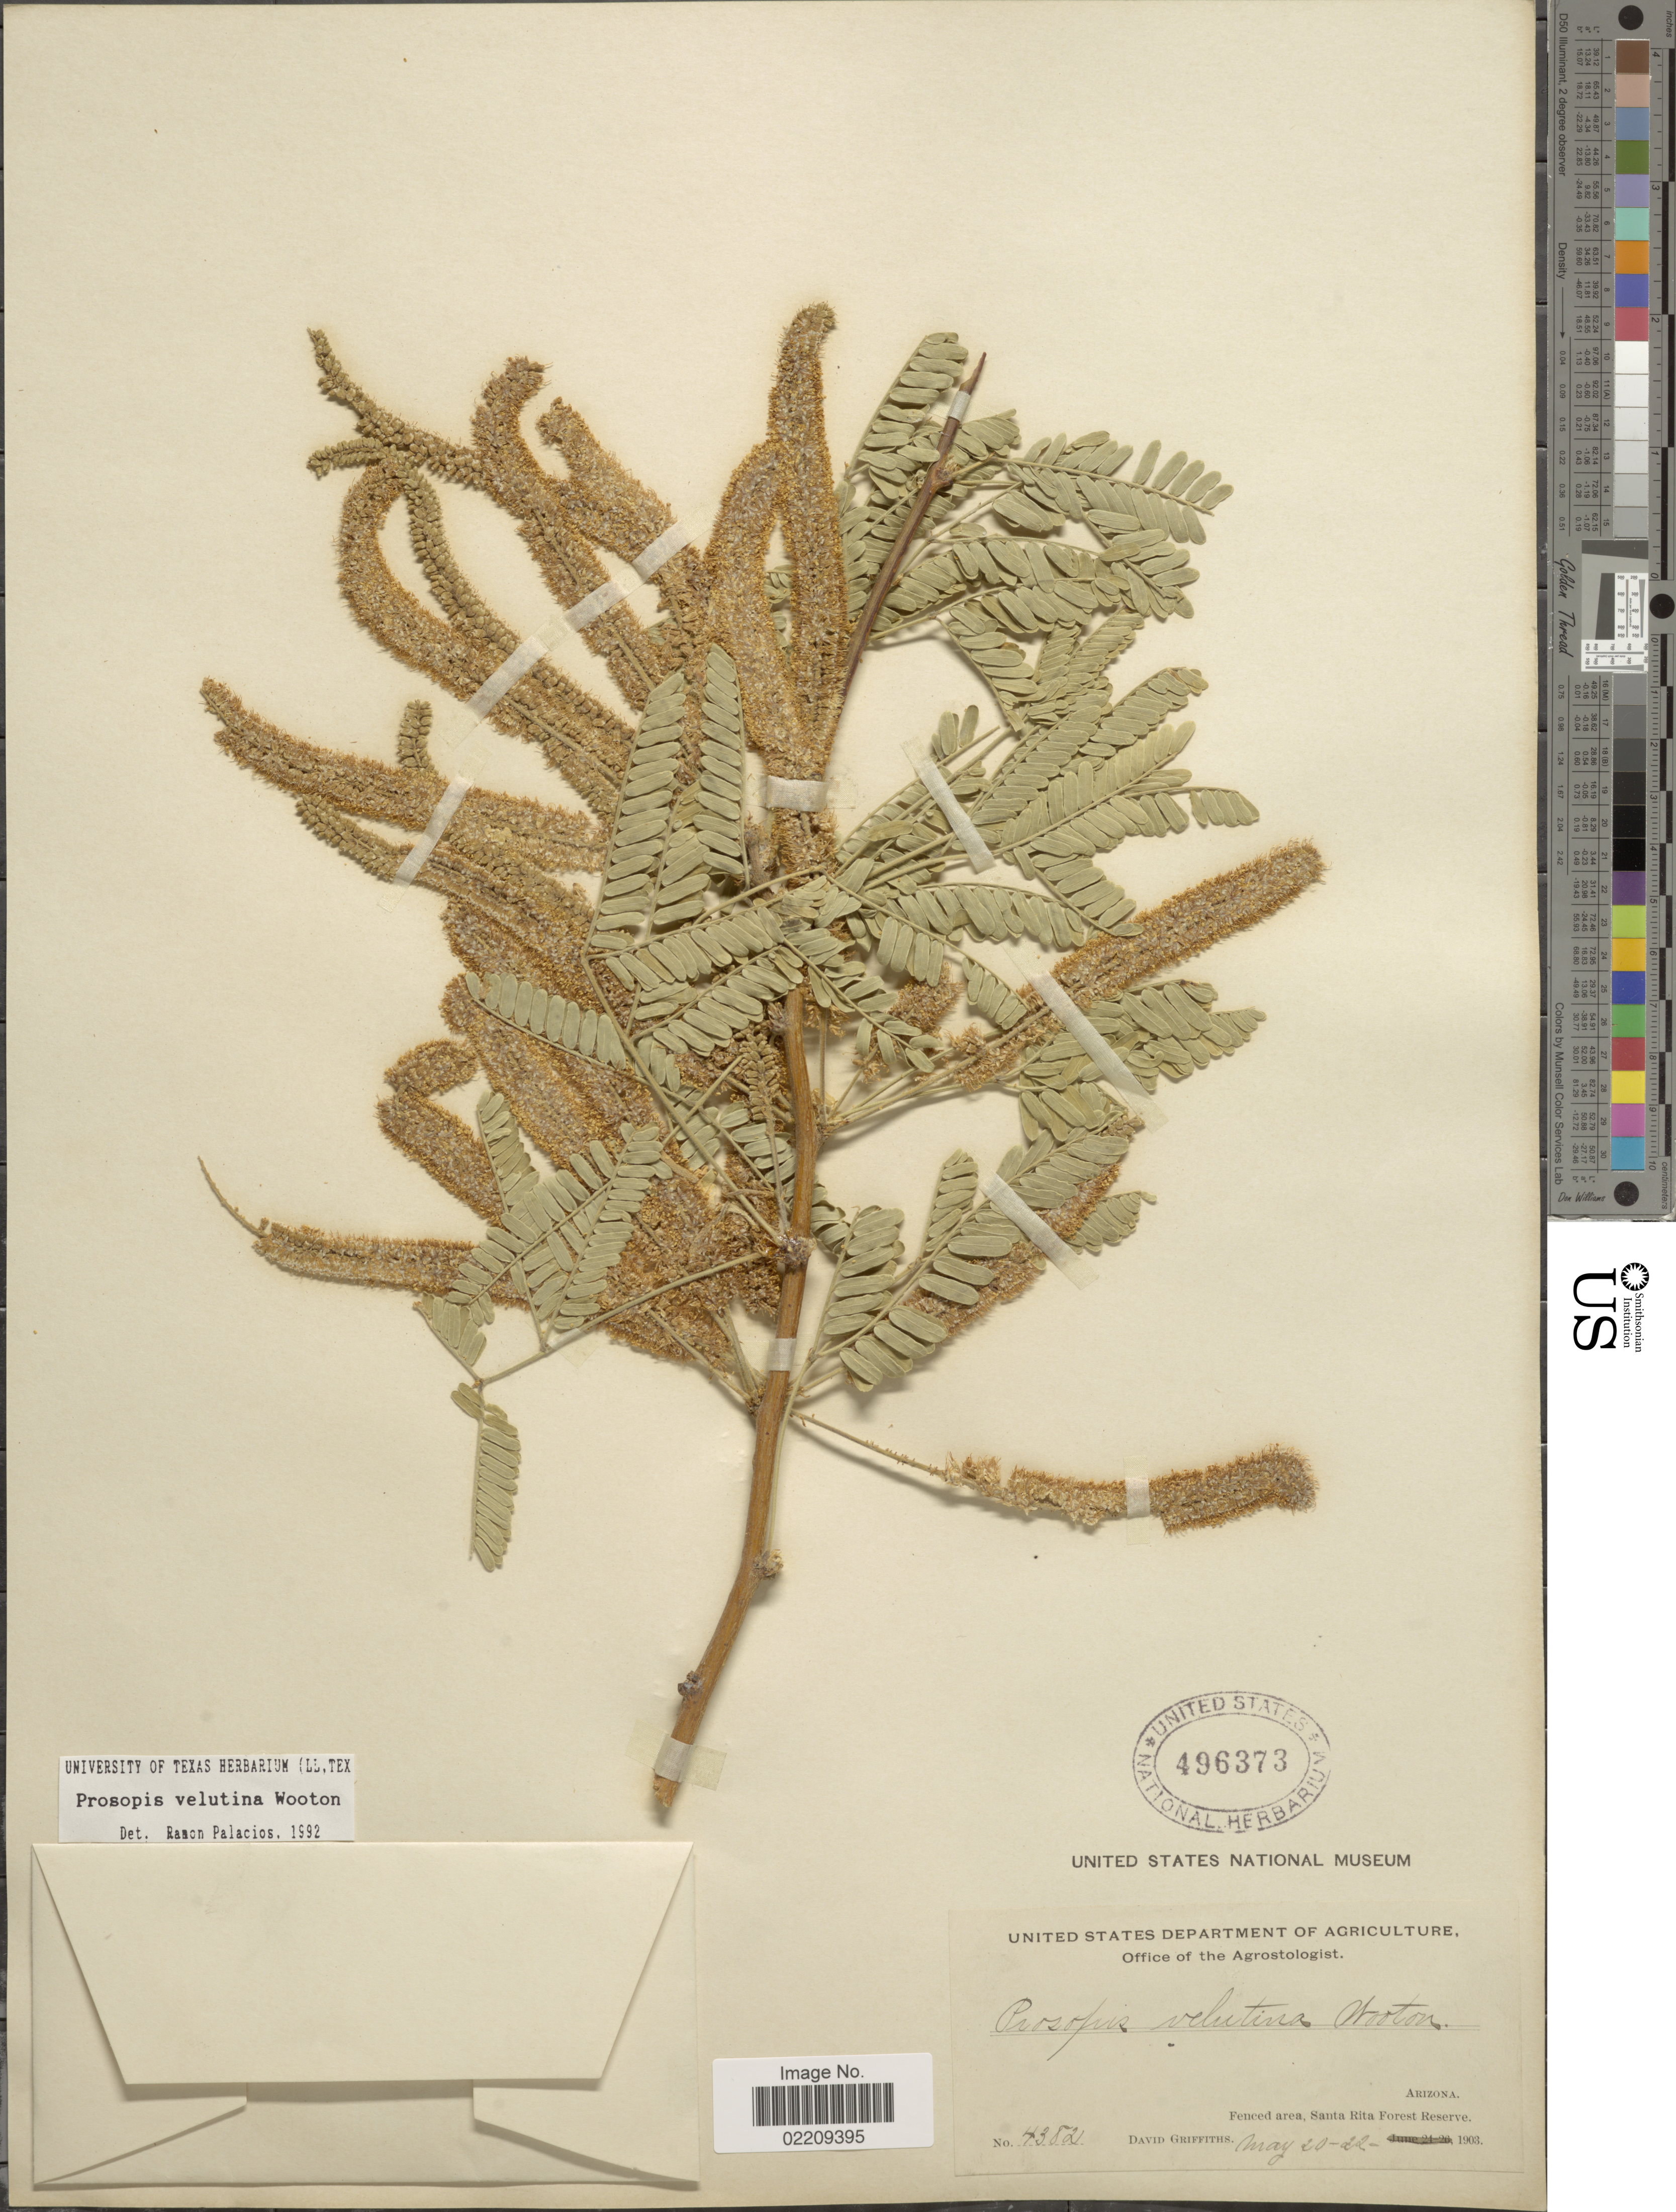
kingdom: Plantae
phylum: Tracheophyta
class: Magnoliopsida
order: Fabales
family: Fabaceae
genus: Neltuma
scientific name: Neltuma velutina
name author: (Wooton) Britton & Rose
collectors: D. Griffiths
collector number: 4382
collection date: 1903-05-20/1903-05-22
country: United States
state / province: Arizona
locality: Fenced area, Santa Rita Forest Reserve.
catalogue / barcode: US 496373